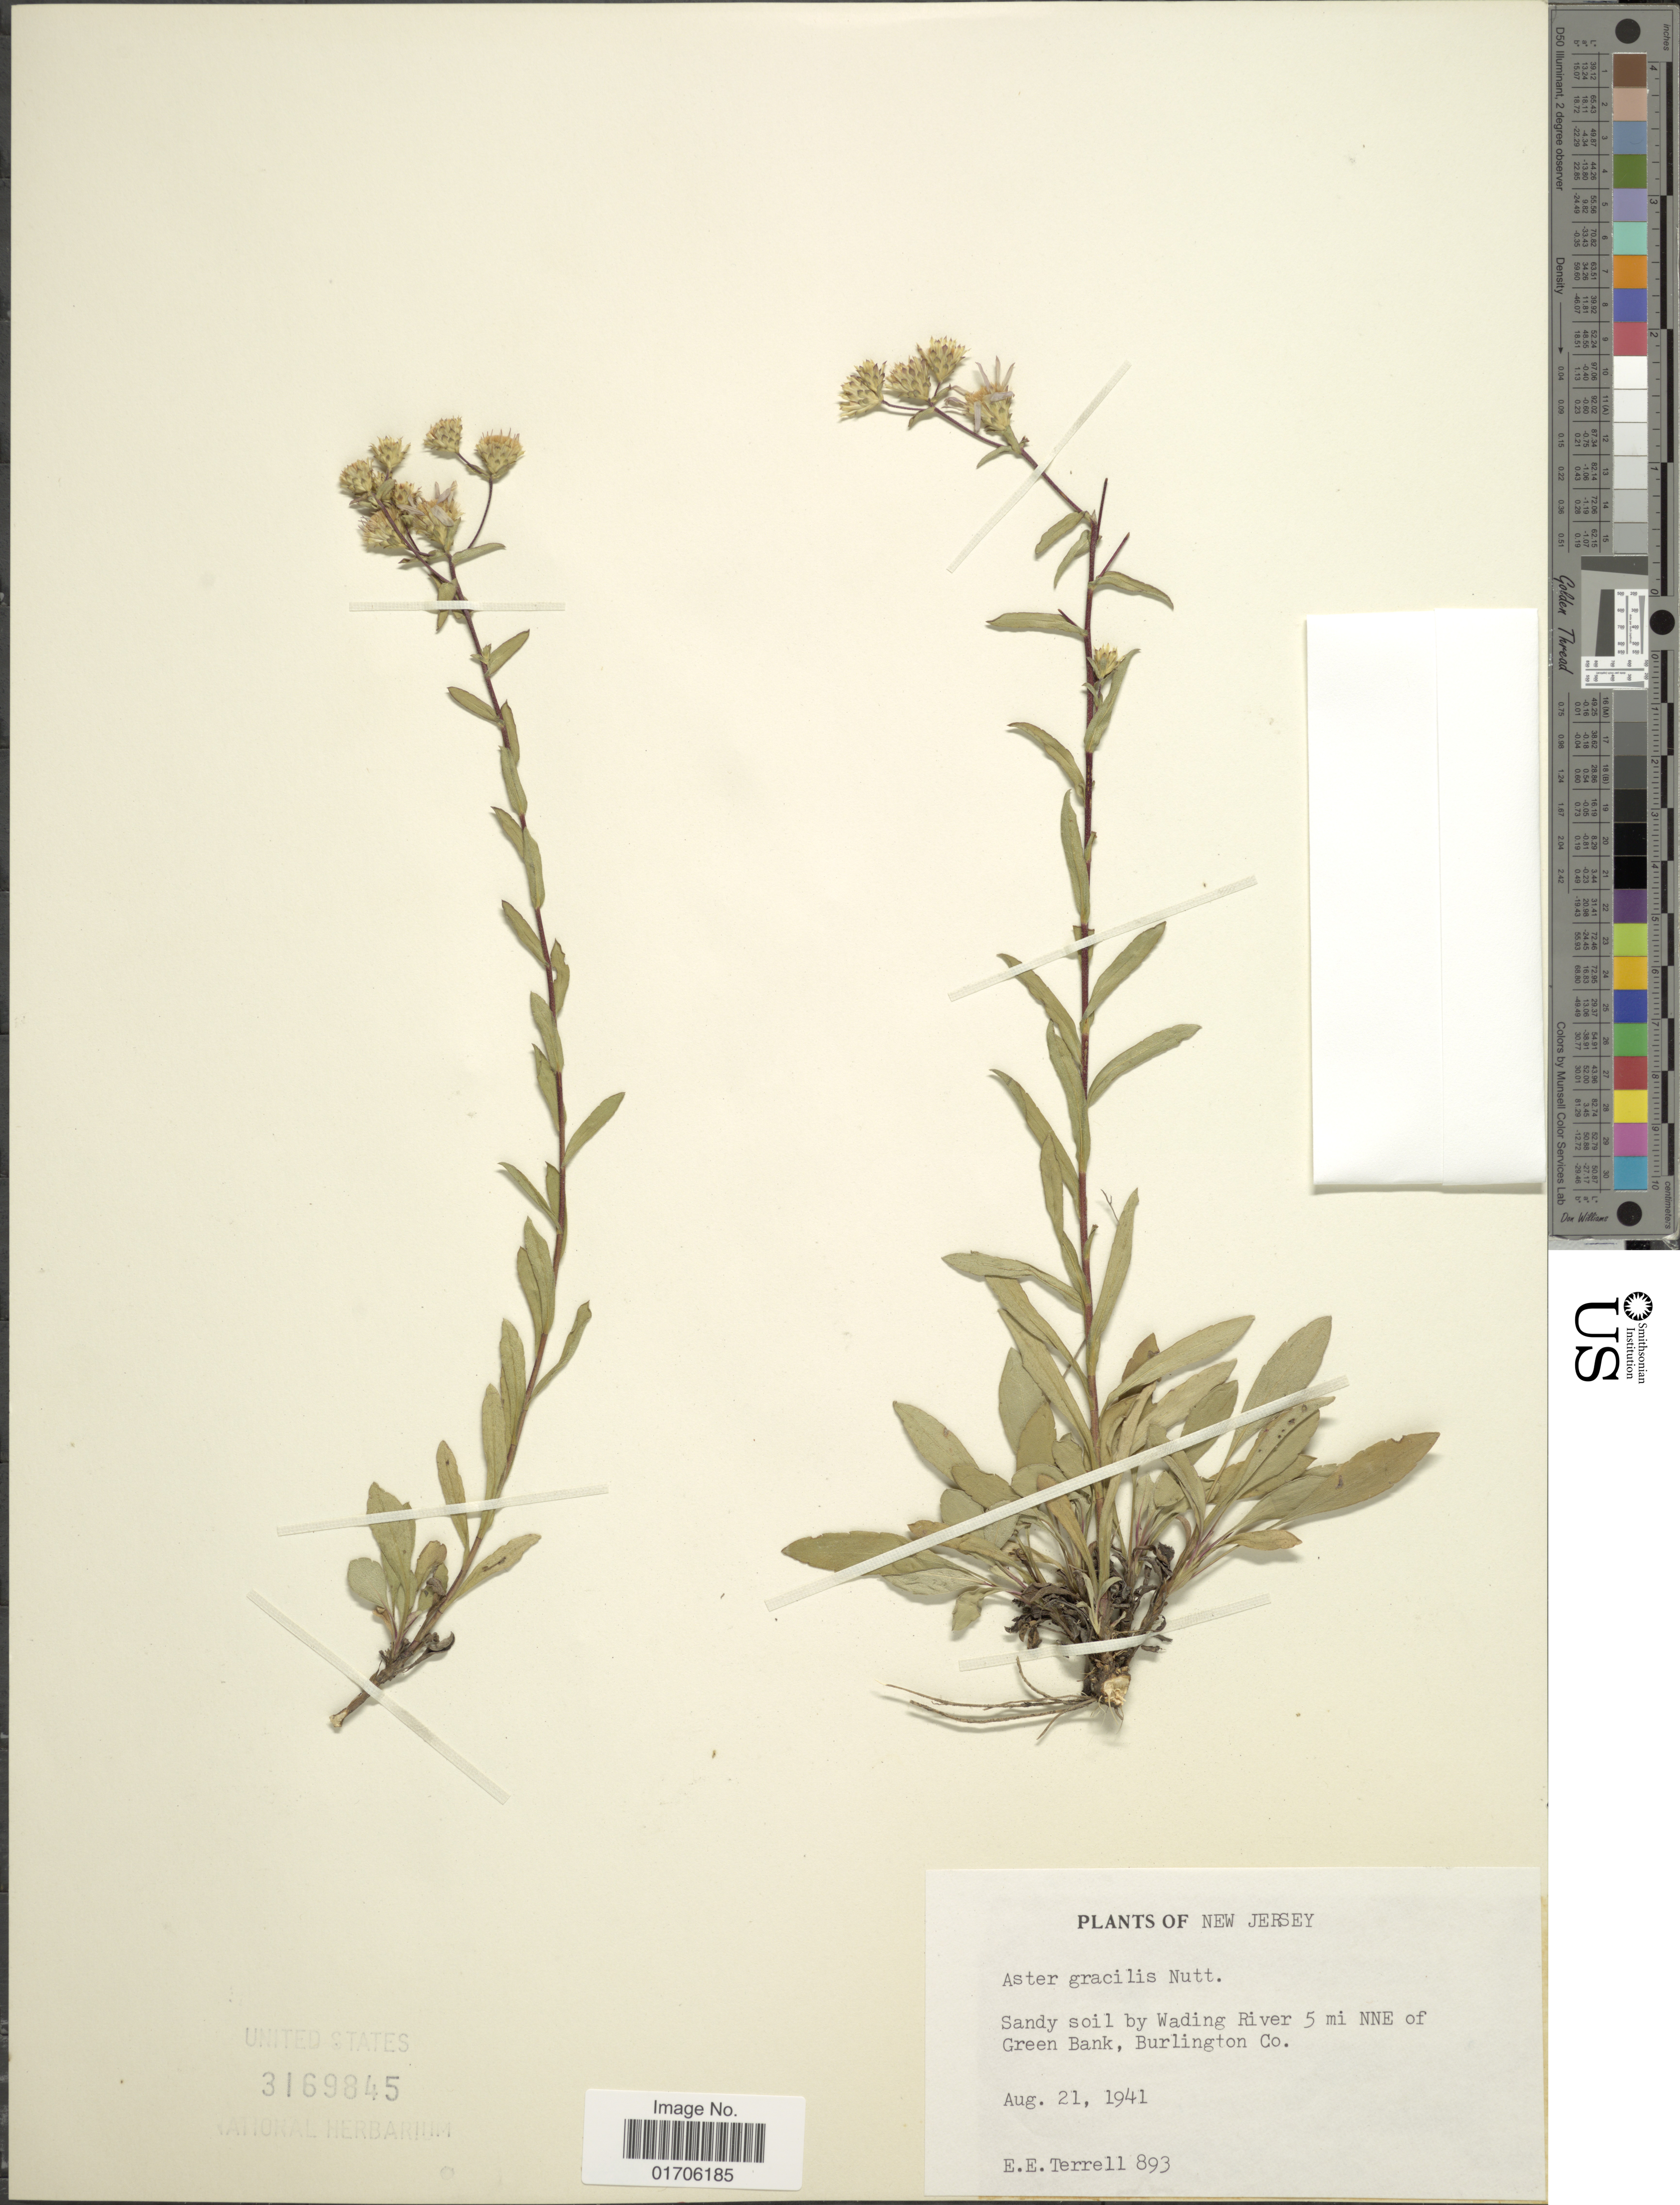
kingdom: Plantae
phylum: Tracheophyta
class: Magnoliopsida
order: Asterales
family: Asteraceae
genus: Eurybia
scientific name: Eurybia compacta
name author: G.L. Nesom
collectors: E. E. Terrell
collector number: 893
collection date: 1941-08-21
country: United States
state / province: New Jersey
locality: New Jersey. Sandy soil by Wading River 5 mi NNE of Green Bank, Burlington Co.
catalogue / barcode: US 3169845